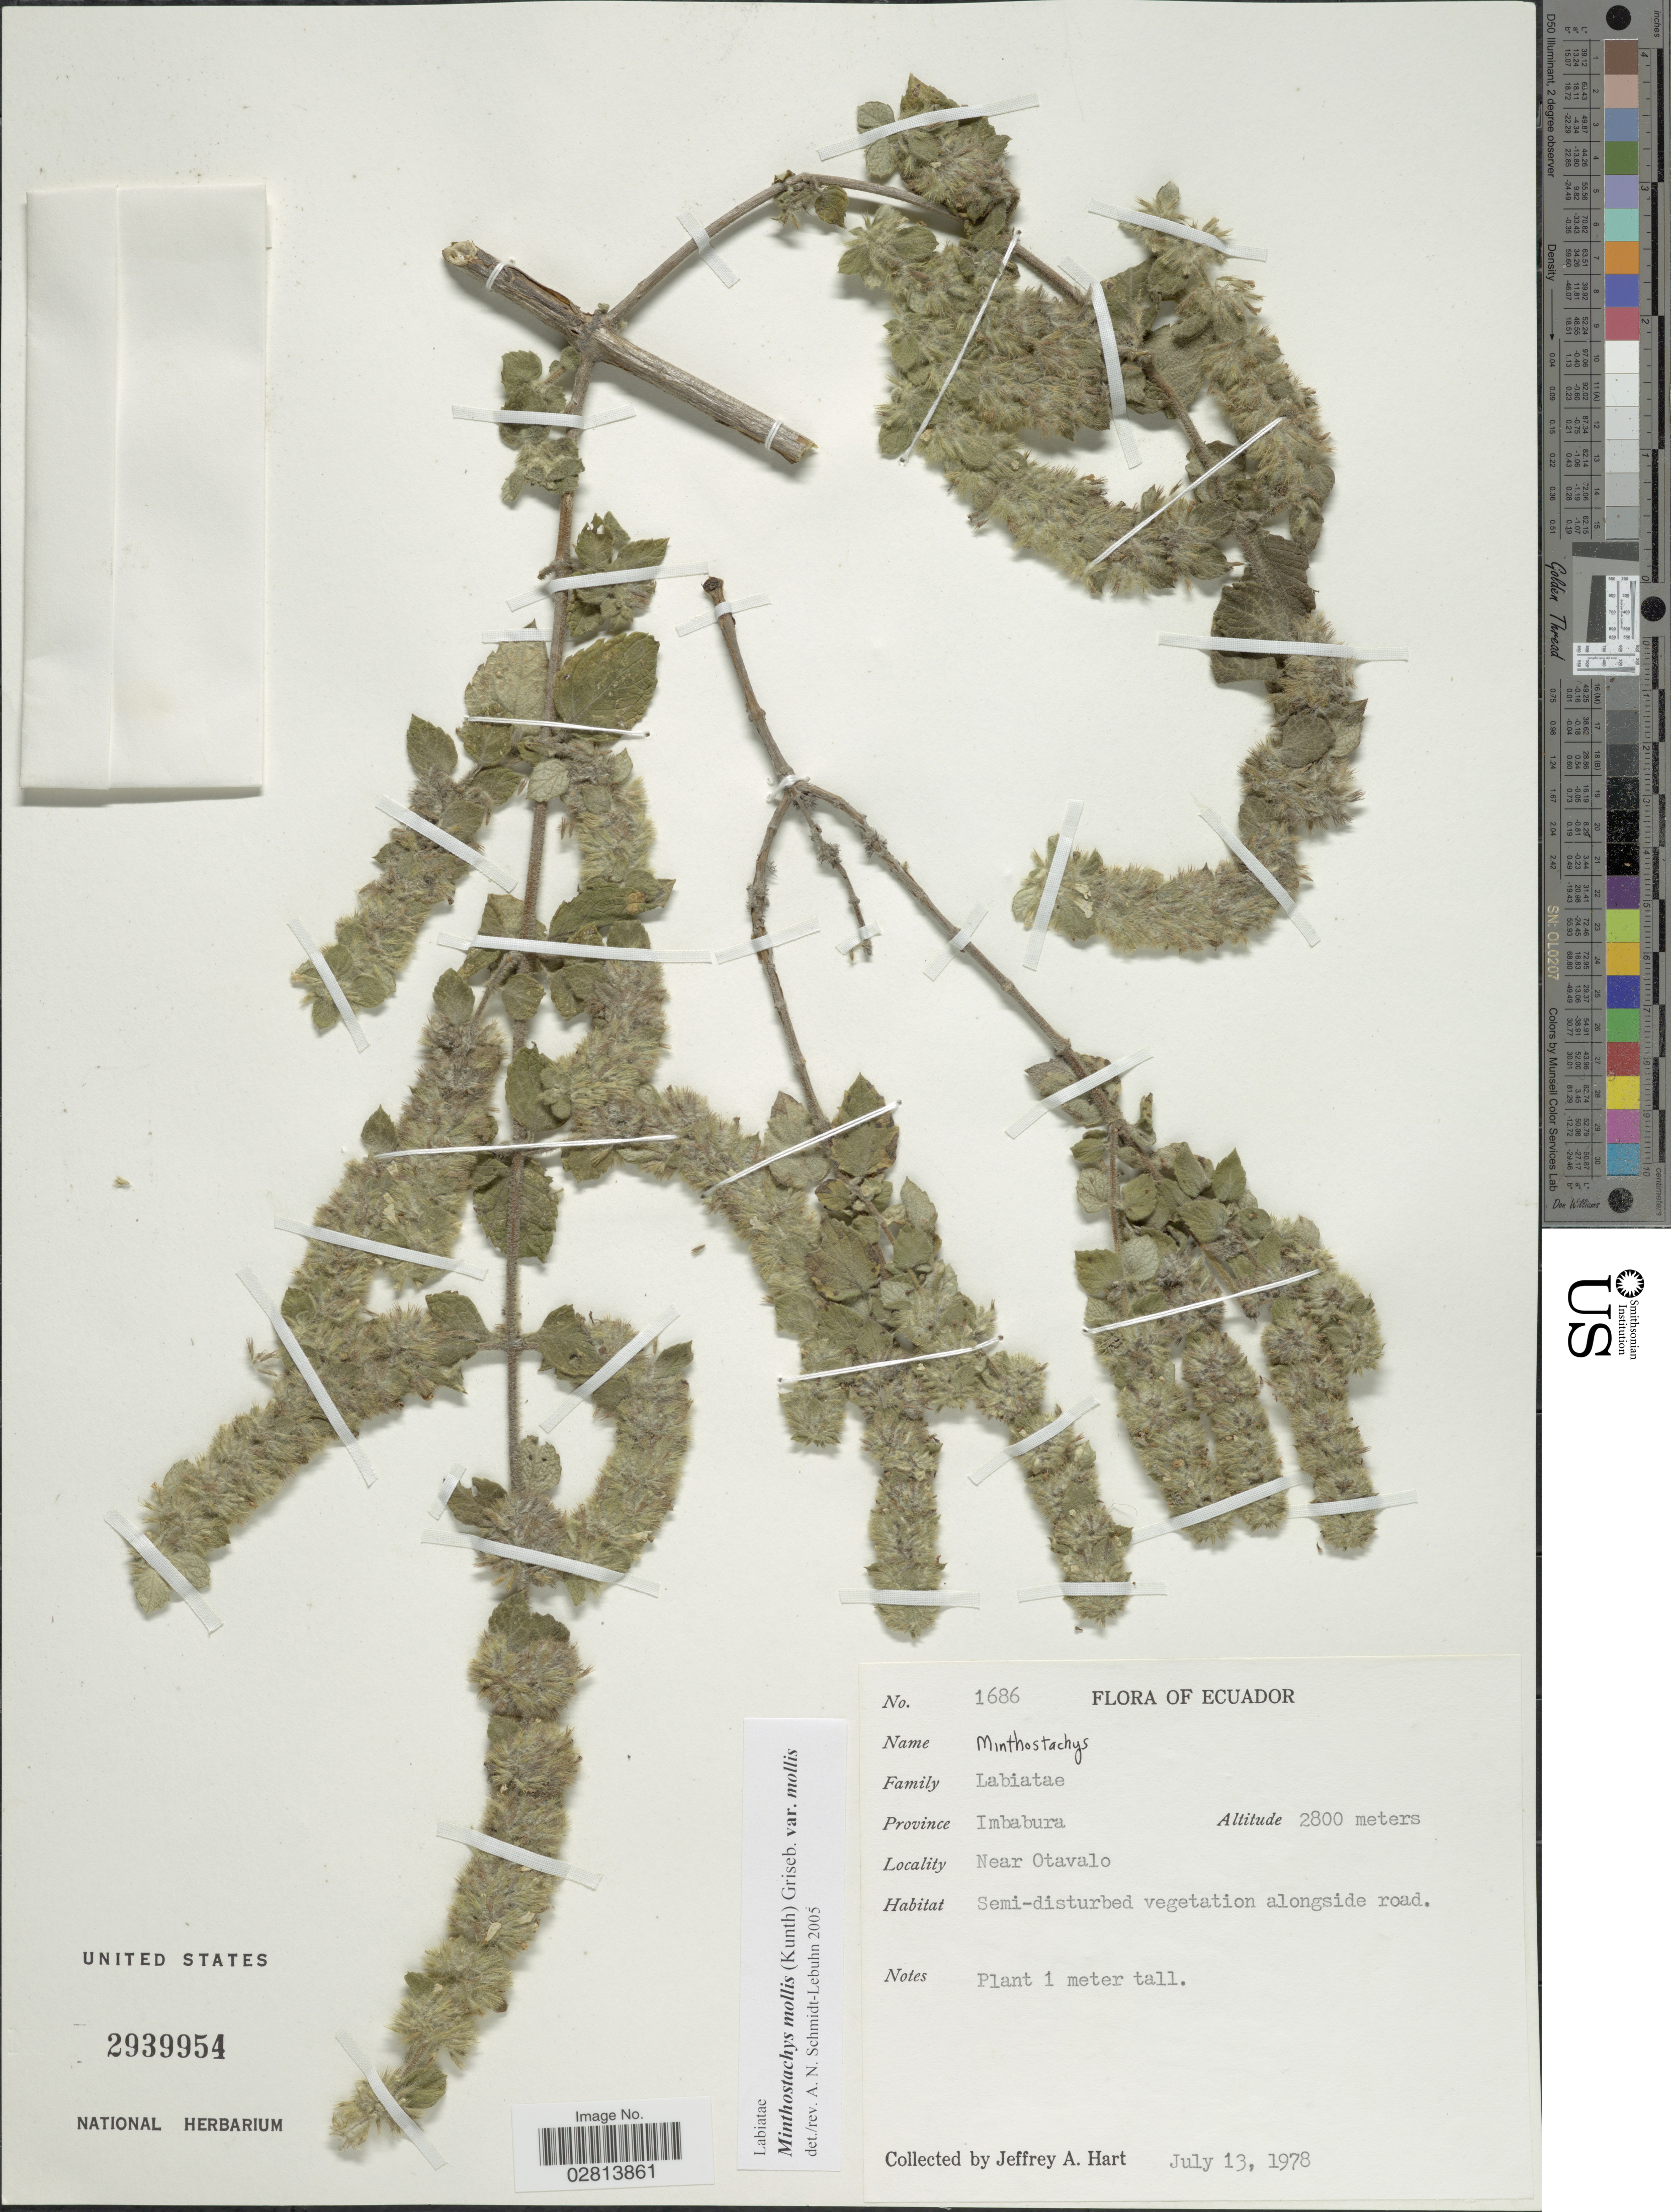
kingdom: Plantae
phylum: Tracheophyta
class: Magnoliopsida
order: Lamiales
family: Lamiaceae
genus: Minthostachys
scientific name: Minthostachys mollis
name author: (Kunth) Griseb.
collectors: J. A. Hart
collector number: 1686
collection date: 1978-07-13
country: Ecuador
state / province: Imbabura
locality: Province Imbabura, Near Otavalo.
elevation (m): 2800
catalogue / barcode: US 2939954